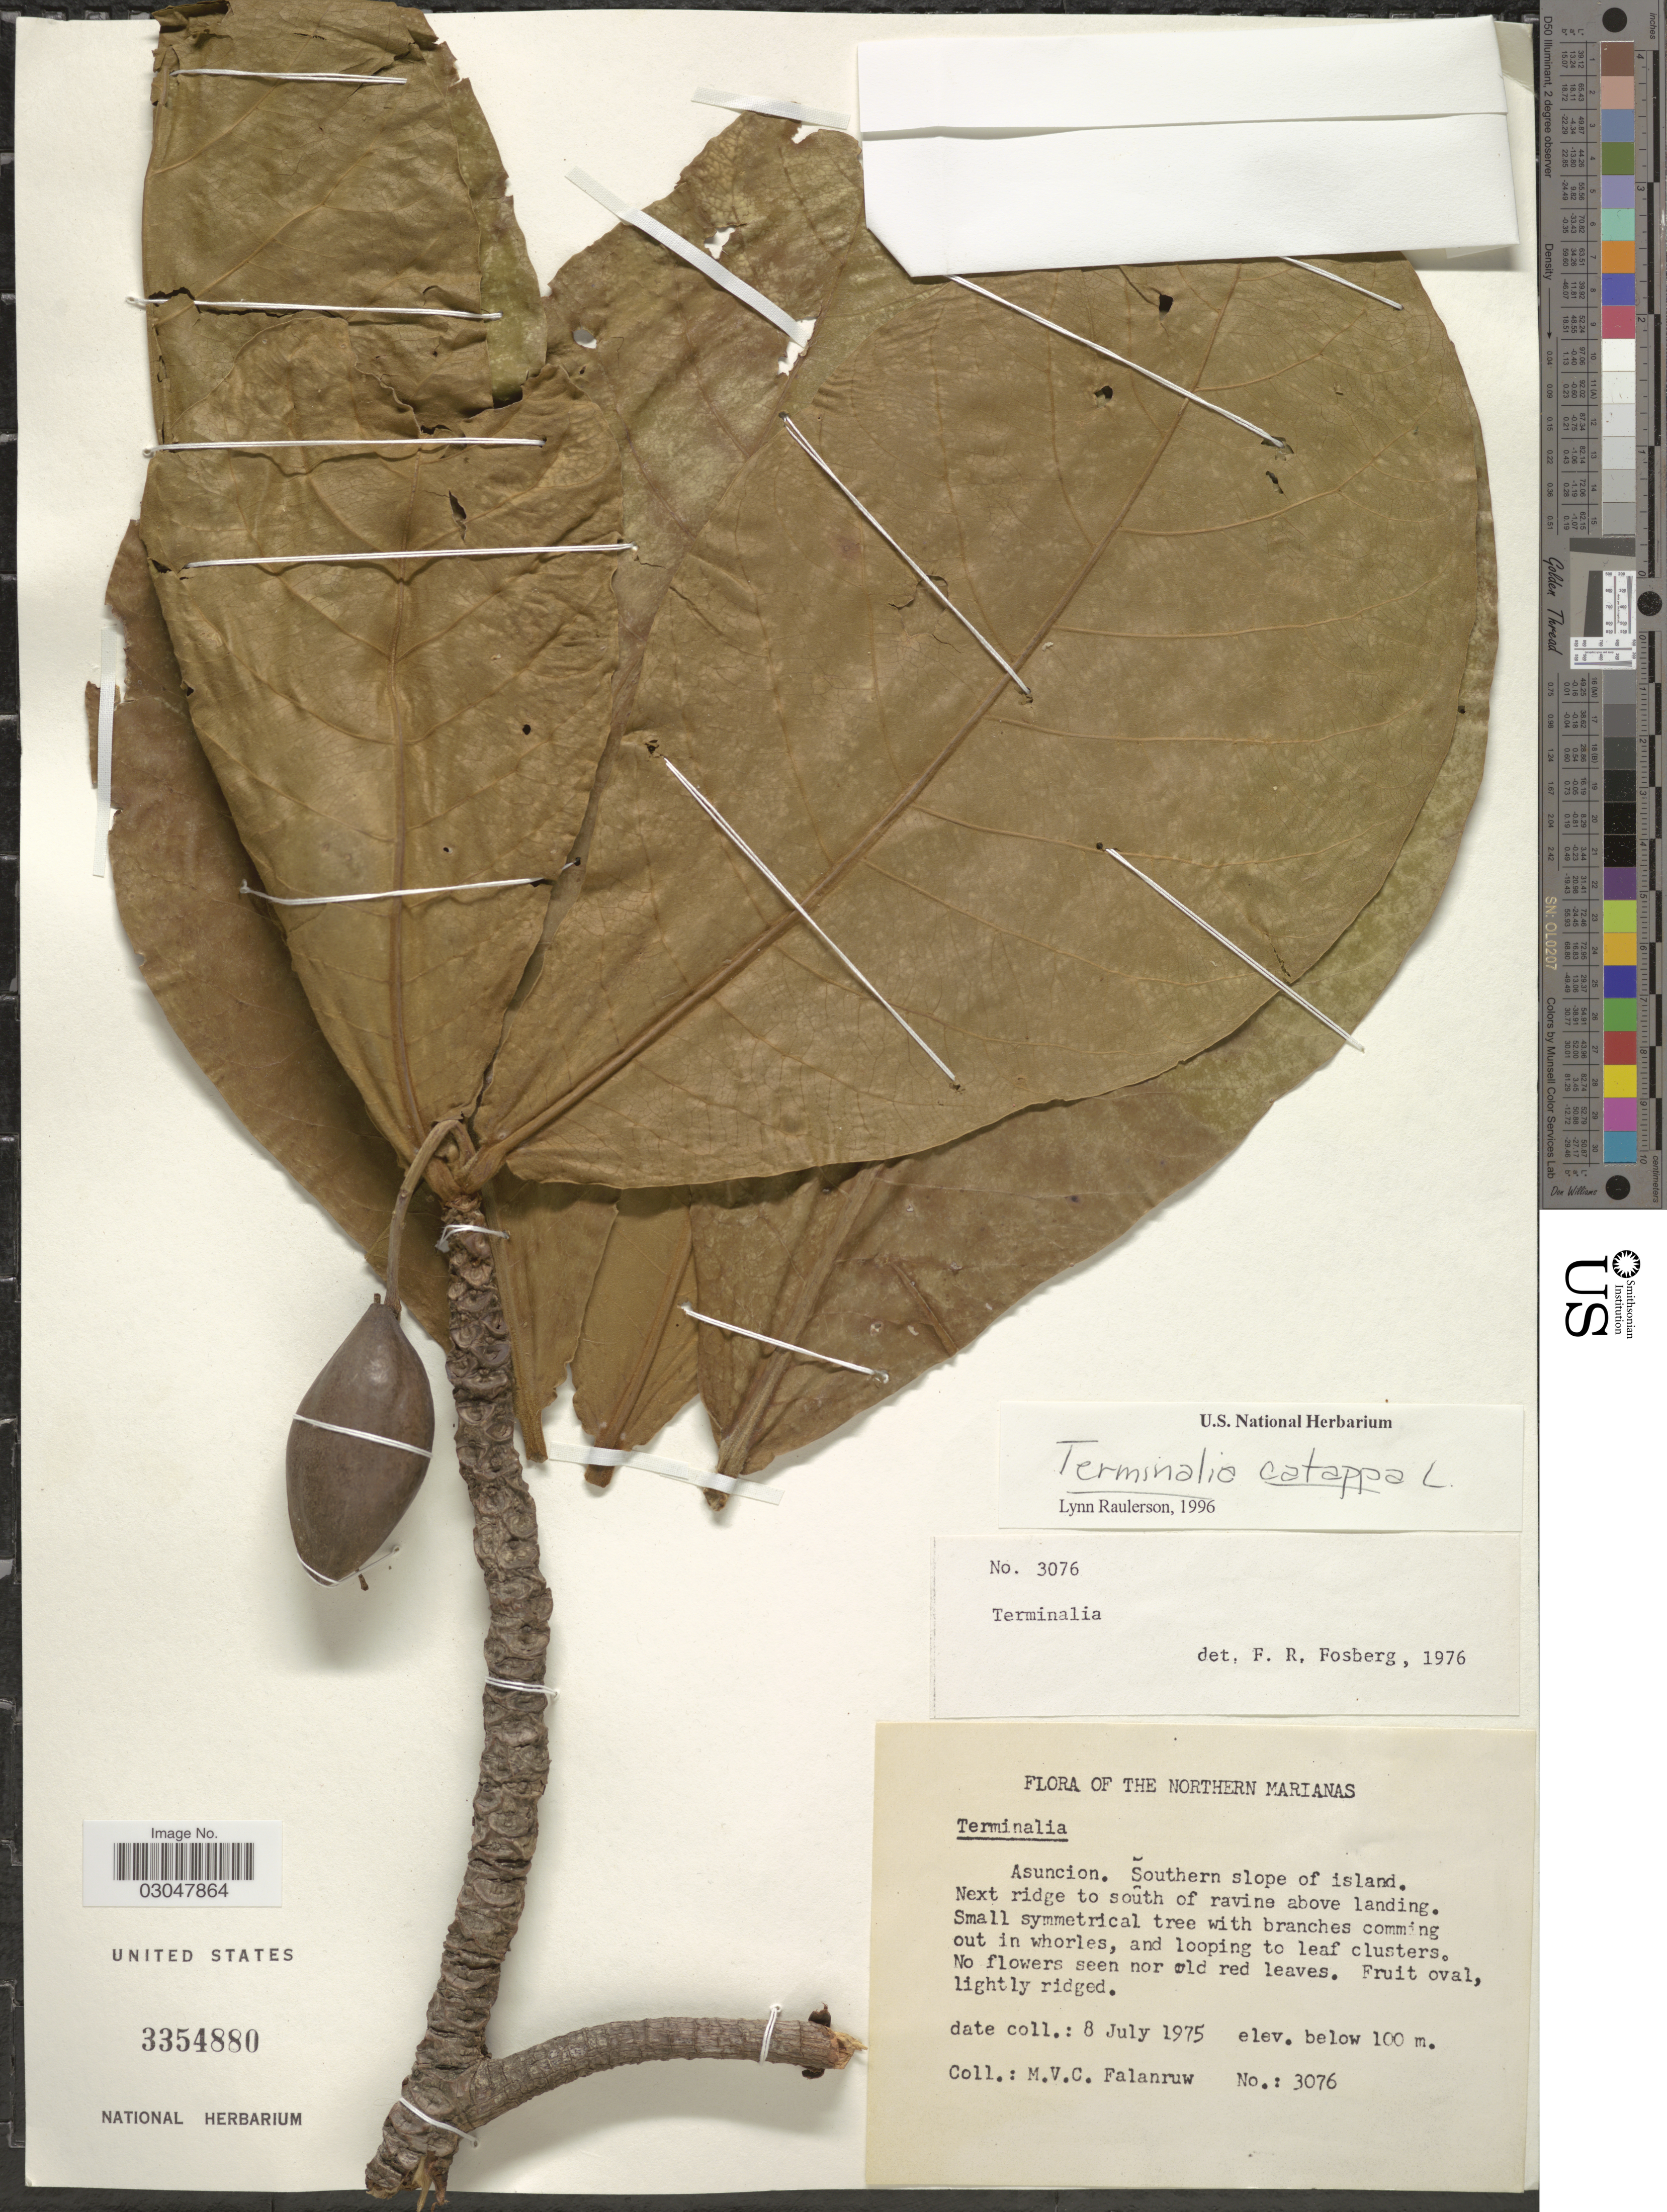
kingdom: Plantae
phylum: Tracheophyta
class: Magnoliopsida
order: Myrtales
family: Combretaceae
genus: Terminalia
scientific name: Terminalia catappa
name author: L.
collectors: M. V. Falanruw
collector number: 3076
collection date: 1975-07-08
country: Northern Mariana Islands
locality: Northern Marianas. Asuncion. Southern slope of island. Next ridge to south of ravine above landing.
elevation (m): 100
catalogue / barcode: US 3354880